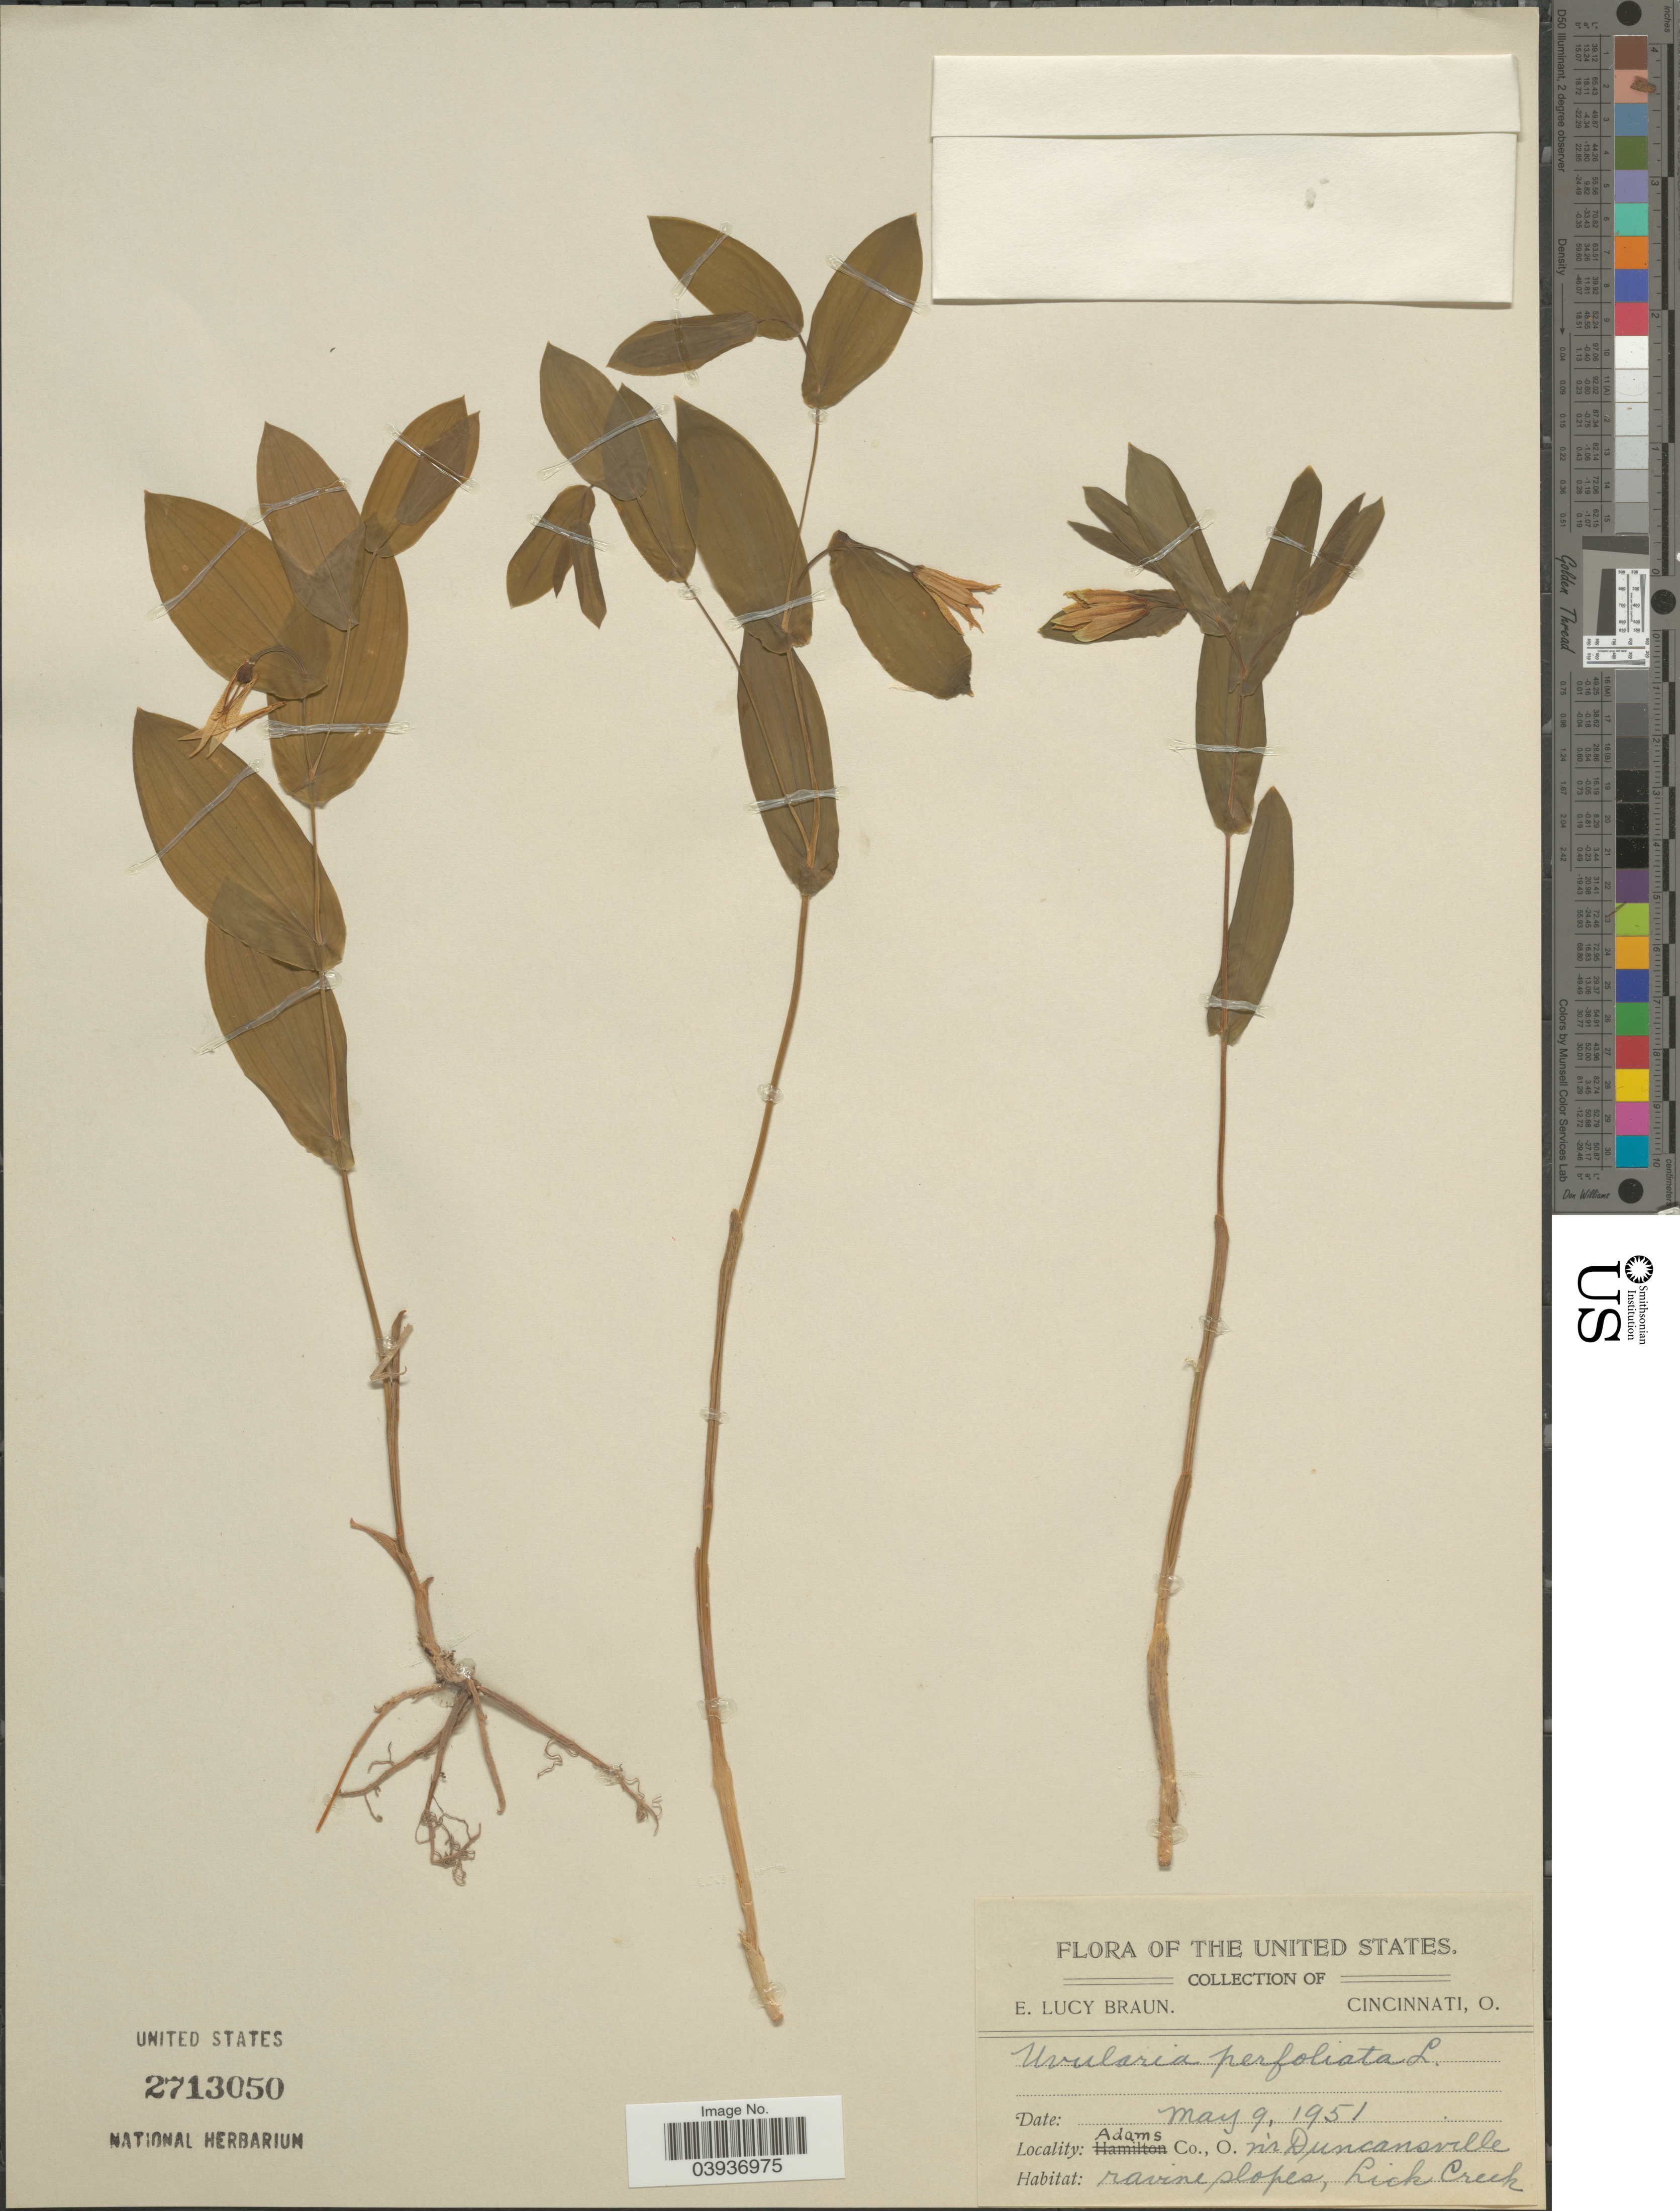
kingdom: Plantae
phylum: Tracheophyta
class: Liliopsida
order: Liliales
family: Colchicaceae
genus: Uvularia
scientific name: Uvularia perfoliata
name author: L.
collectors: E. L. Braun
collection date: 1951-05-09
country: United States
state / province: Ohio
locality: Adams Co. N'r Duncansville. Ravine slopes, Lick Creek.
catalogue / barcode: US 2713050